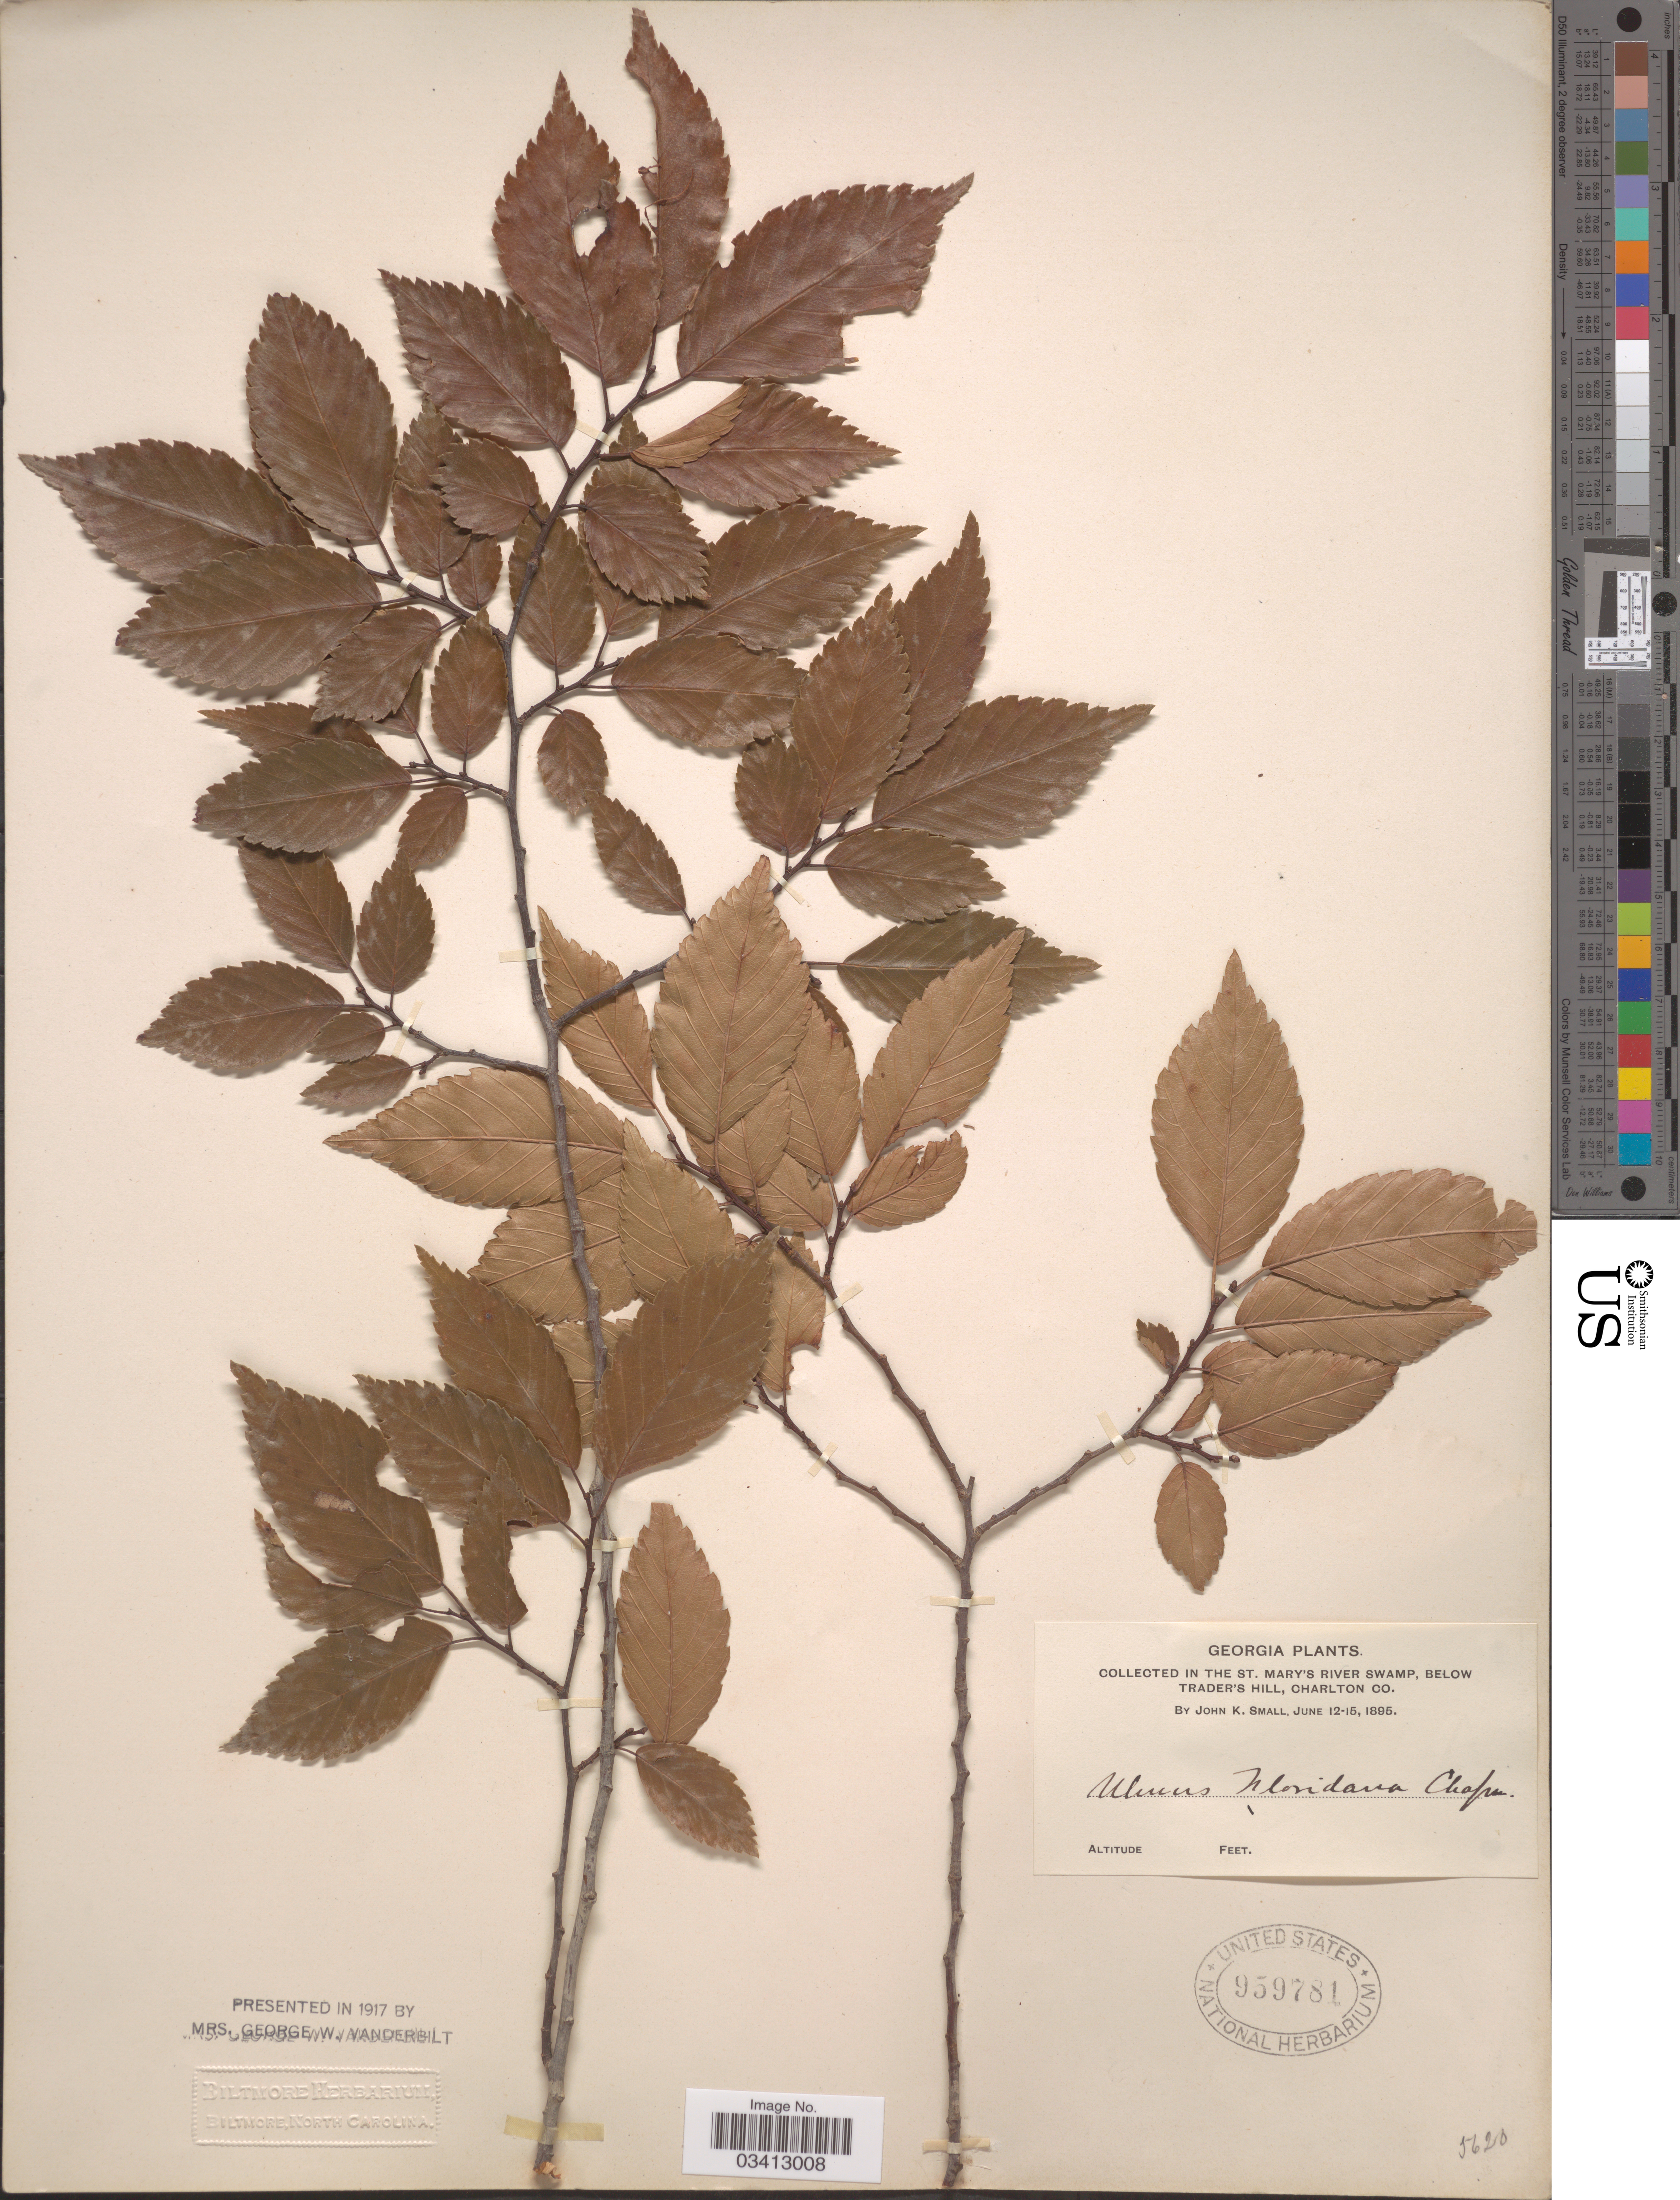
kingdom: Plantae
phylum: Tracheophyta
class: Magnoliopsida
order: Rosales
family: Ulmaceae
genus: Ulmus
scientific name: Ulmus americana var. floridana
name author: (Chapm.) Little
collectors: J. K. Small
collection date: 1895-06-12/1895-06-15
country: United States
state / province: Georgia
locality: In the St. Mary's River Swamp, below Trader's Hill, Charlton Co.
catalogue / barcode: US 959781